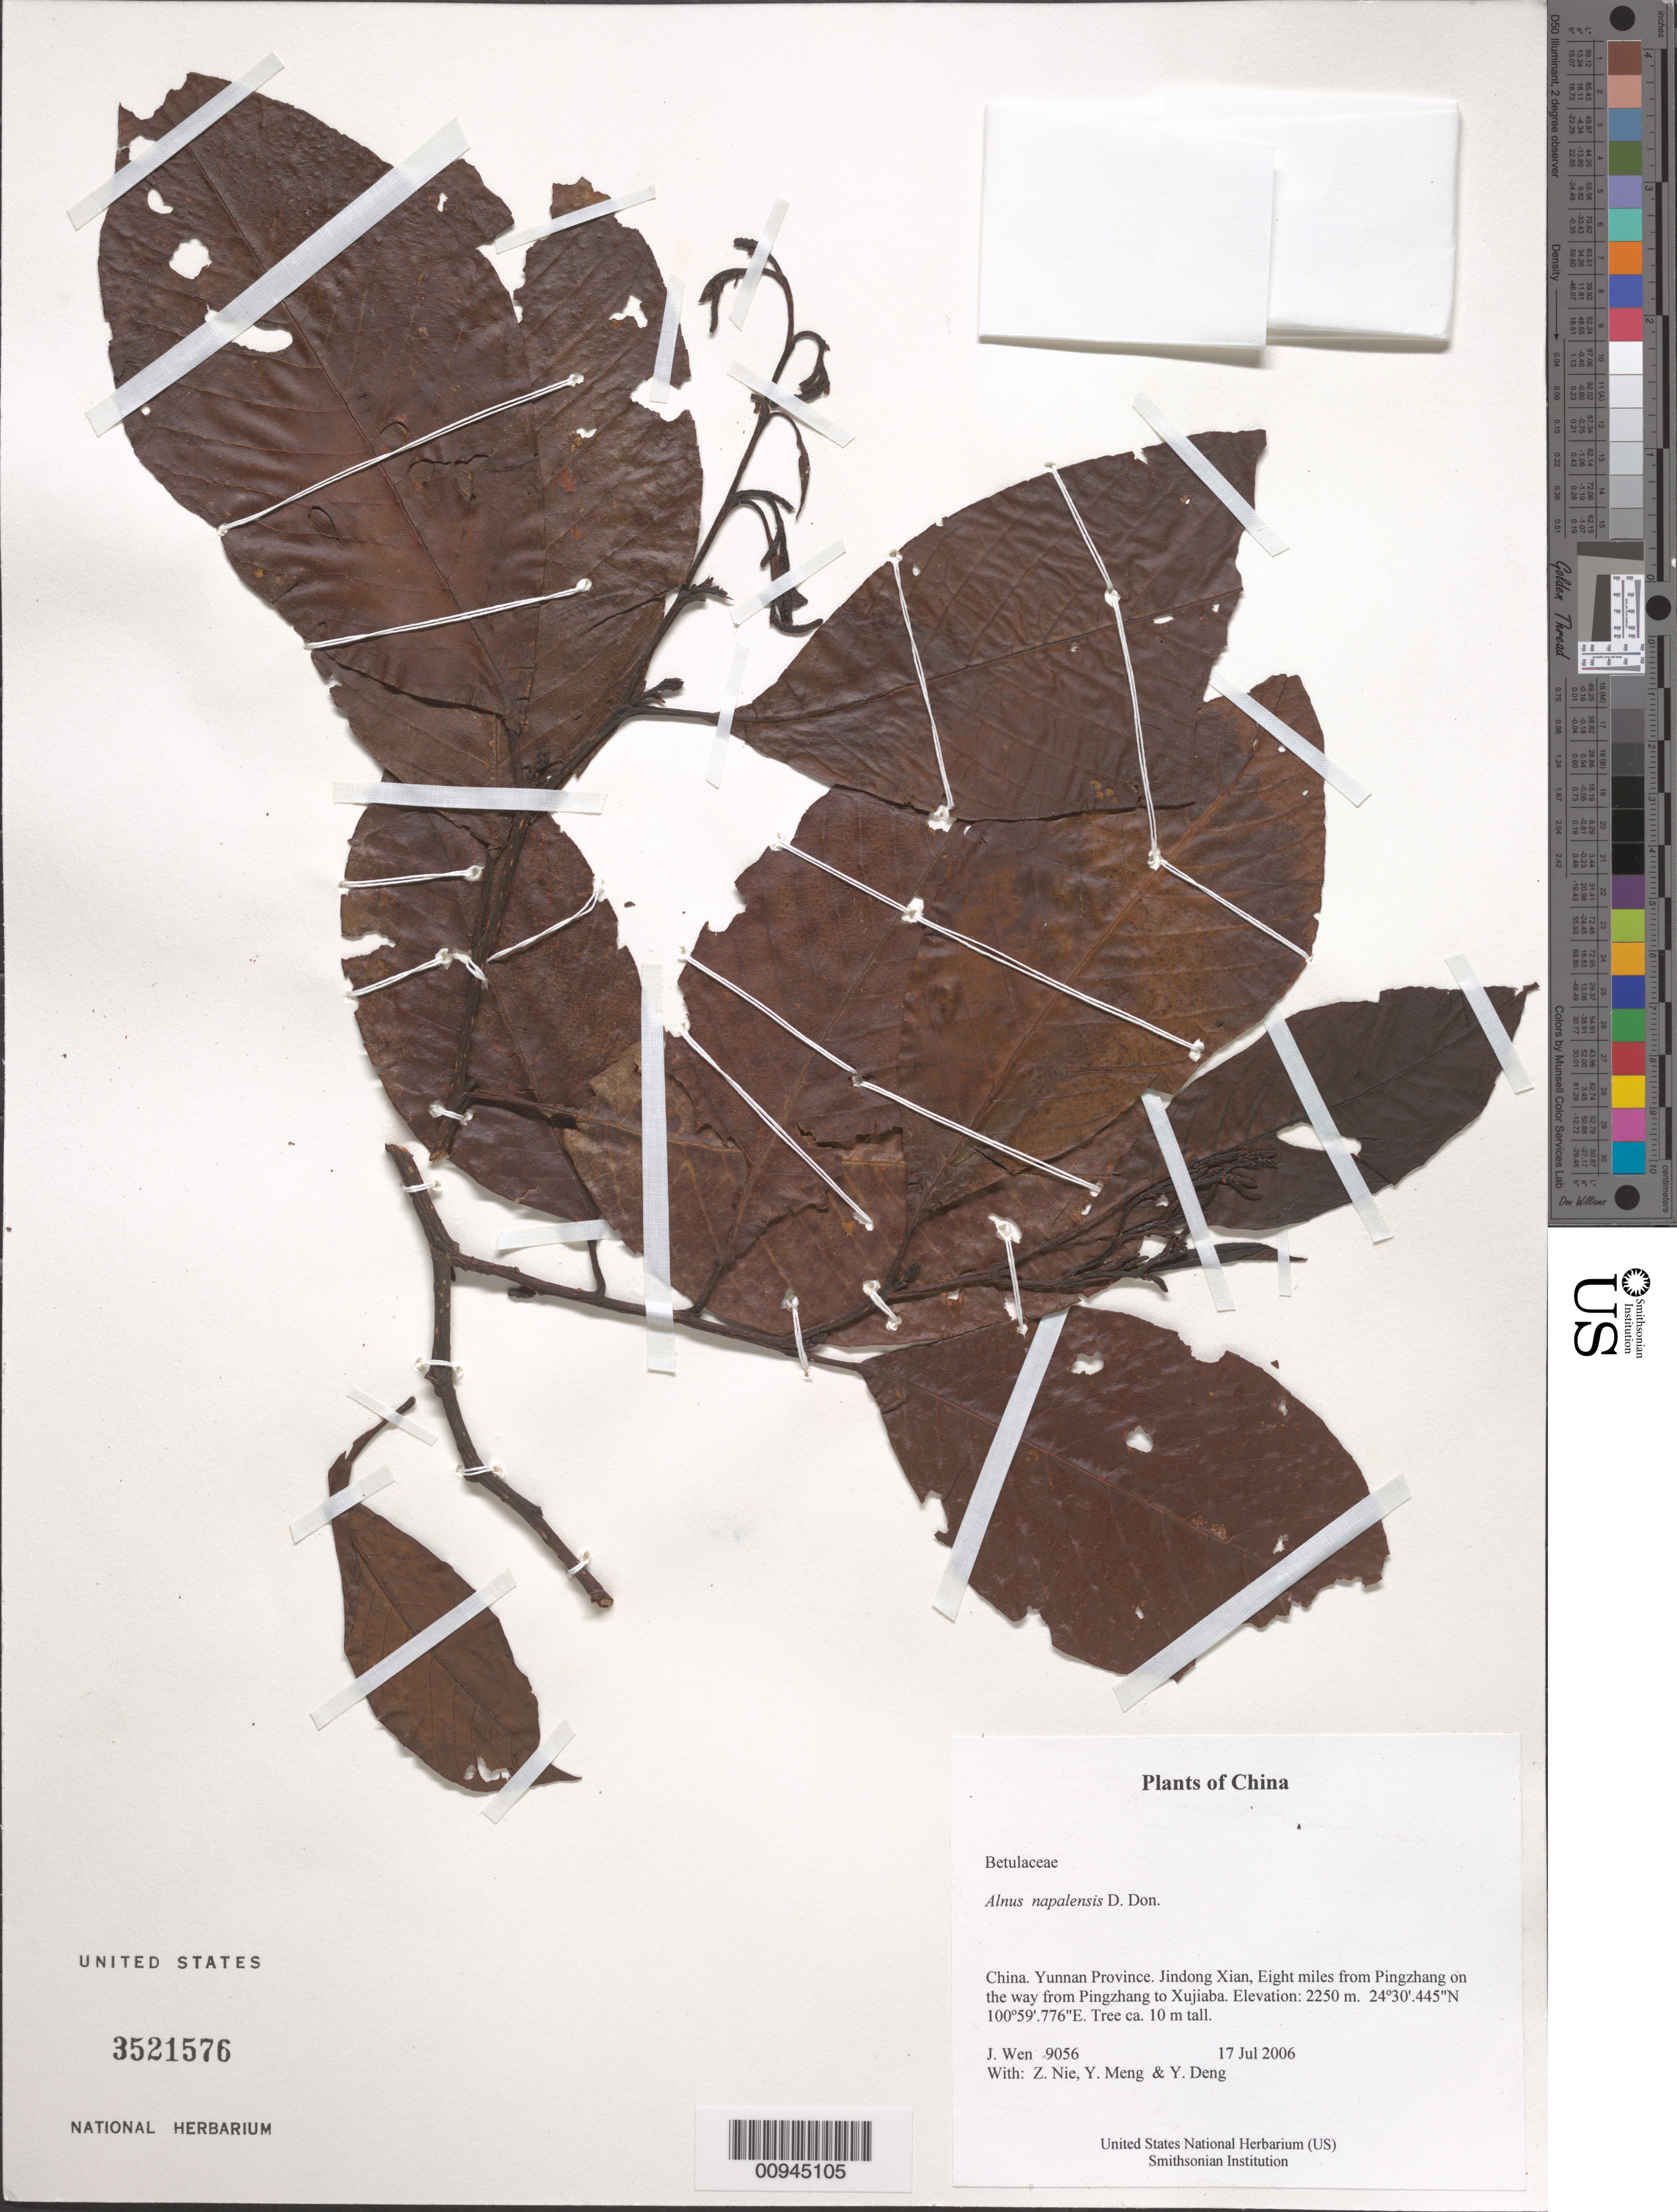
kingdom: Plantae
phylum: Tracheophyta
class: Magnoliopsida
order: Fagales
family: Betulaceae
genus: Alnus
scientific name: Alnus nepalensis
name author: D. Don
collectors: J. Wen, Z. Nie, Y. Meng & Y. Deng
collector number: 9056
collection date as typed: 17 Jul 2006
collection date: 2006-07-17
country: China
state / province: Yunnan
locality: Jindong Xian, 8 mi from Pingzhang on the way from Pingzhang to Xujiaba.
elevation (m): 2250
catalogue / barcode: US 3521576